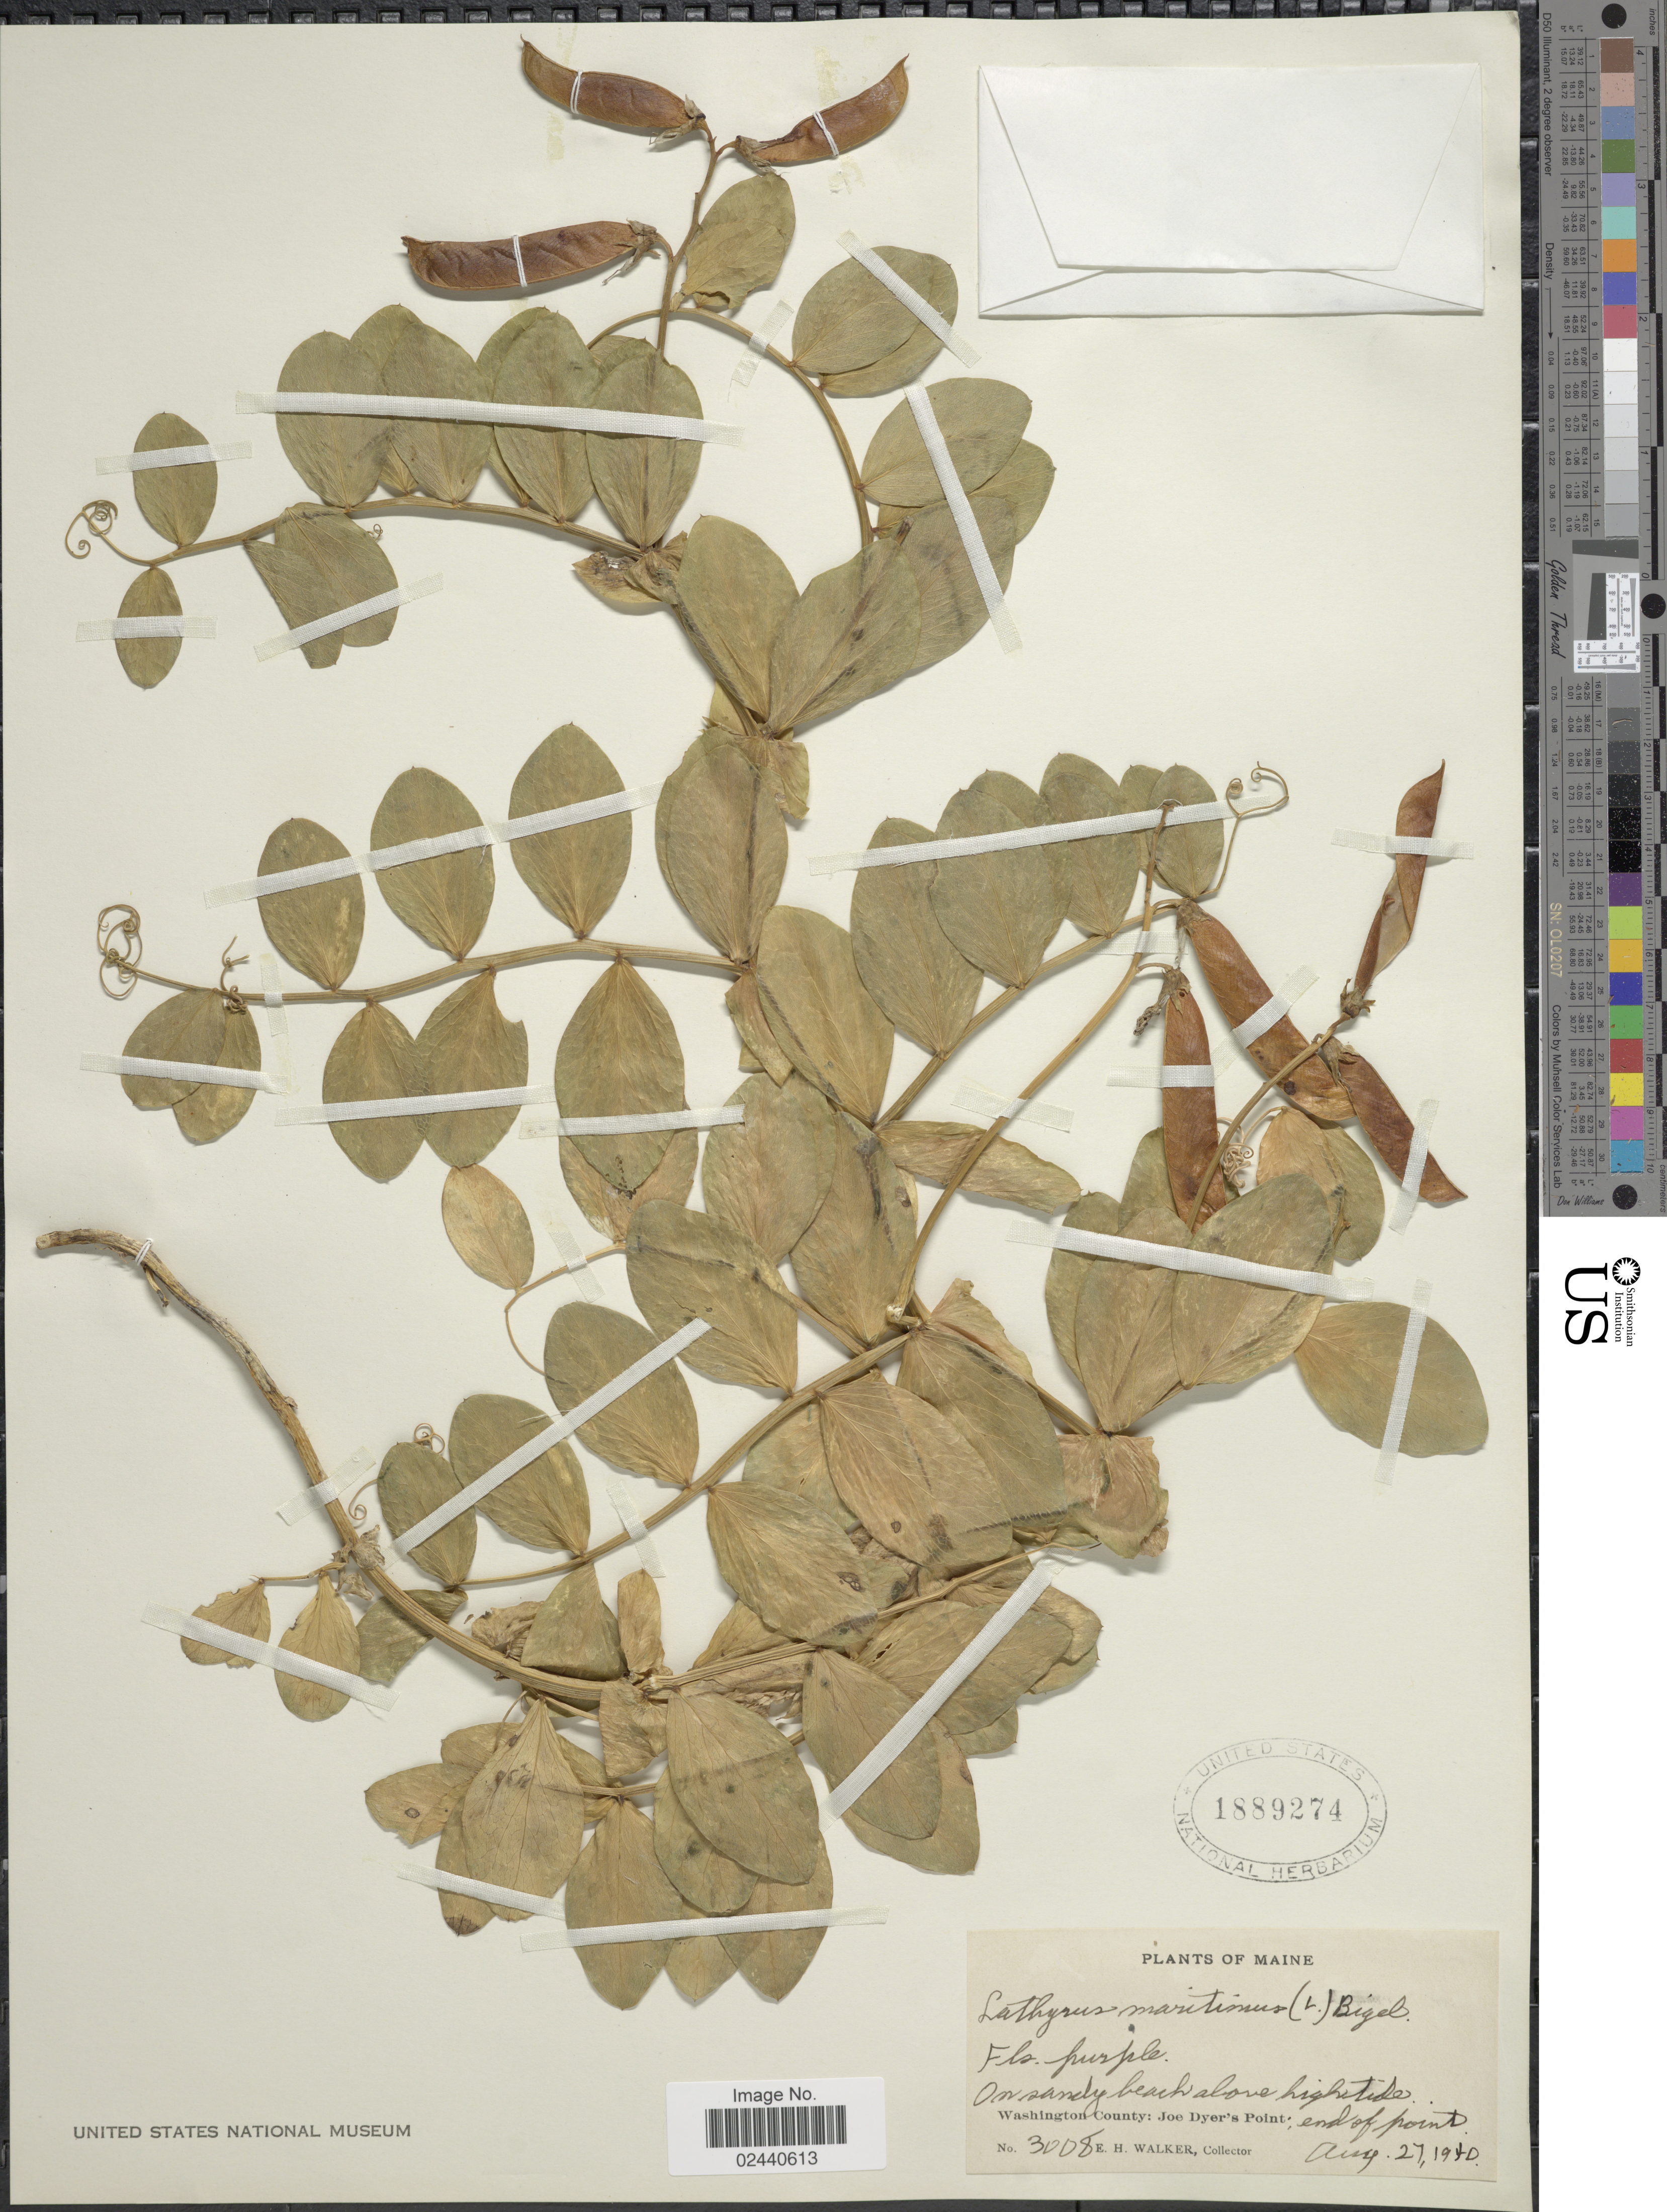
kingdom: Plantae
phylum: Tracheophyta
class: Magnoliopsida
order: Fabales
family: Fabaceae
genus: Lathyrus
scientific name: Lathyrus japonicus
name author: Willd.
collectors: E. H. Walker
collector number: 3008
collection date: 1940-08-27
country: United States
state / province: Maine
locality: Washington County, Joe Dyer's Point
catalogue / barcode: US 1889274